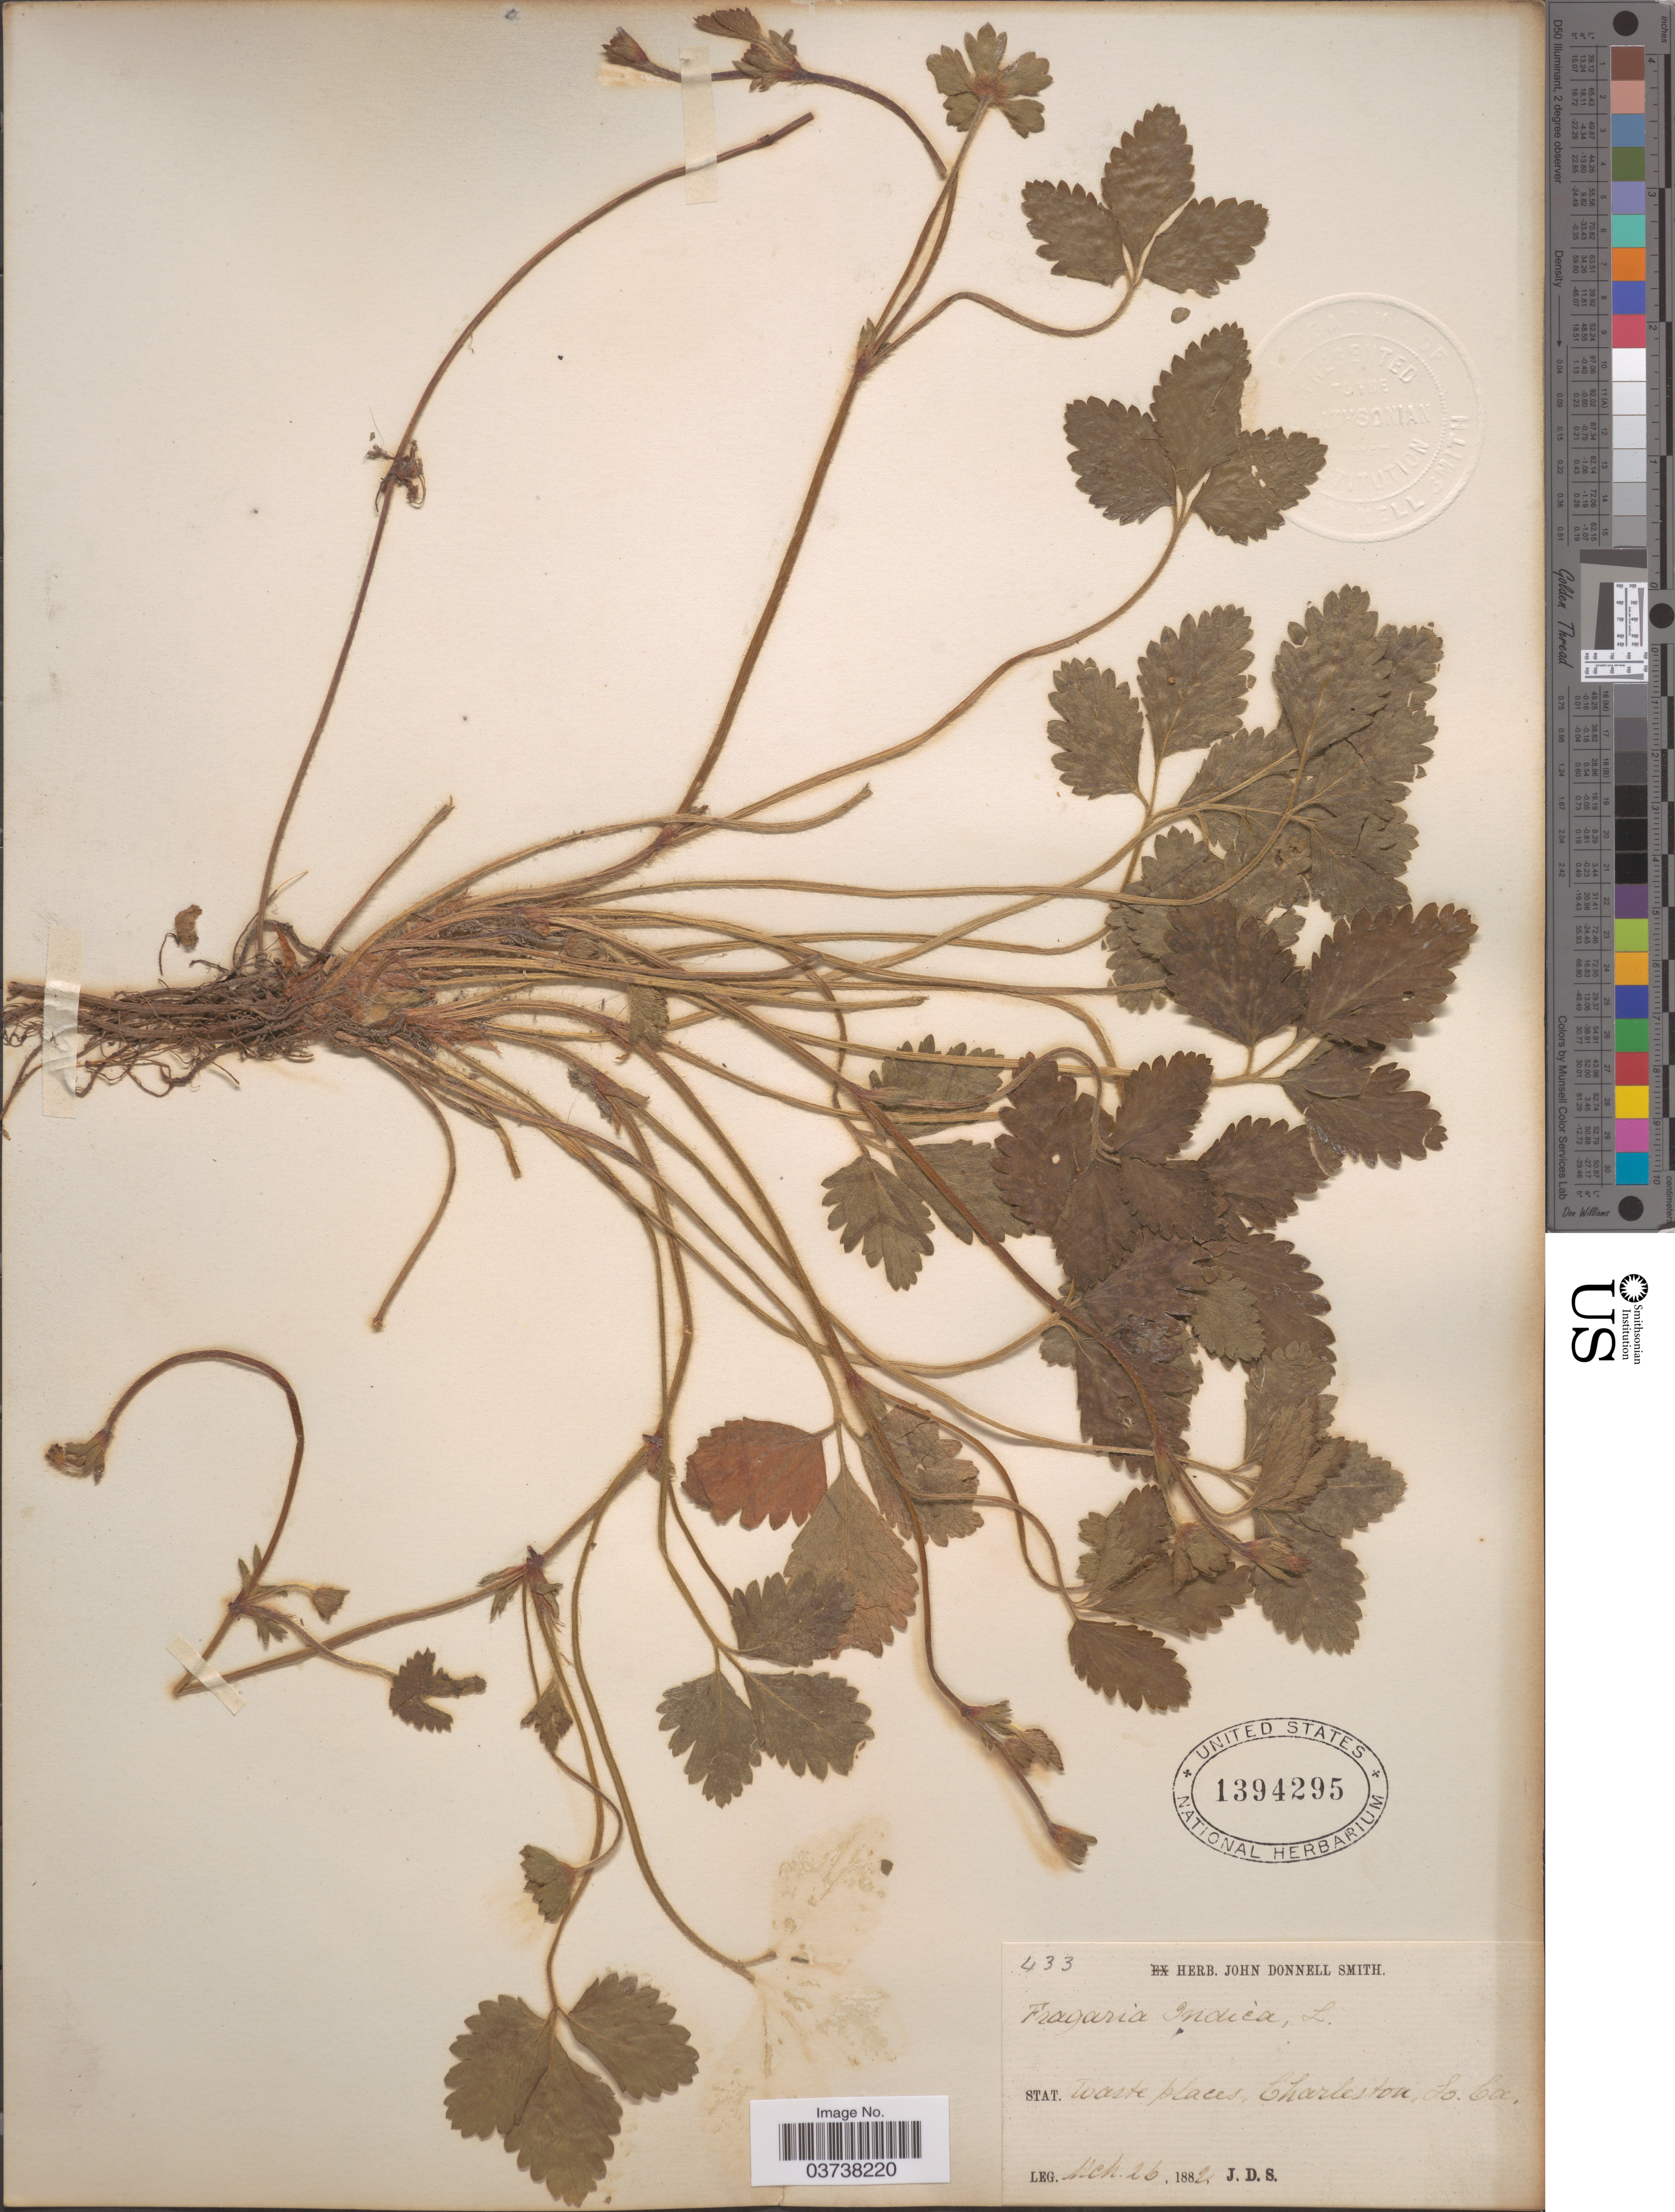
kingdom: Plantae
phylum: Tracheophyta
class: Magnoliopsida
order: Rosales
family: Rosaceae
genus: Potentilla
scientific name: Potentilla indica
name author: (Andrews) Th. Wolf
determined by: Strong, Mark T., (BOT), Smithsonian Institution - National Museum of Natural History (UNITED STATES)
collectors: J. Donnell Smith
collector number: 433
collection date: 1882-03-26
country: United States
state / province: South Carolina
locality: Charleston.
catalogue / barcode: US 1394295